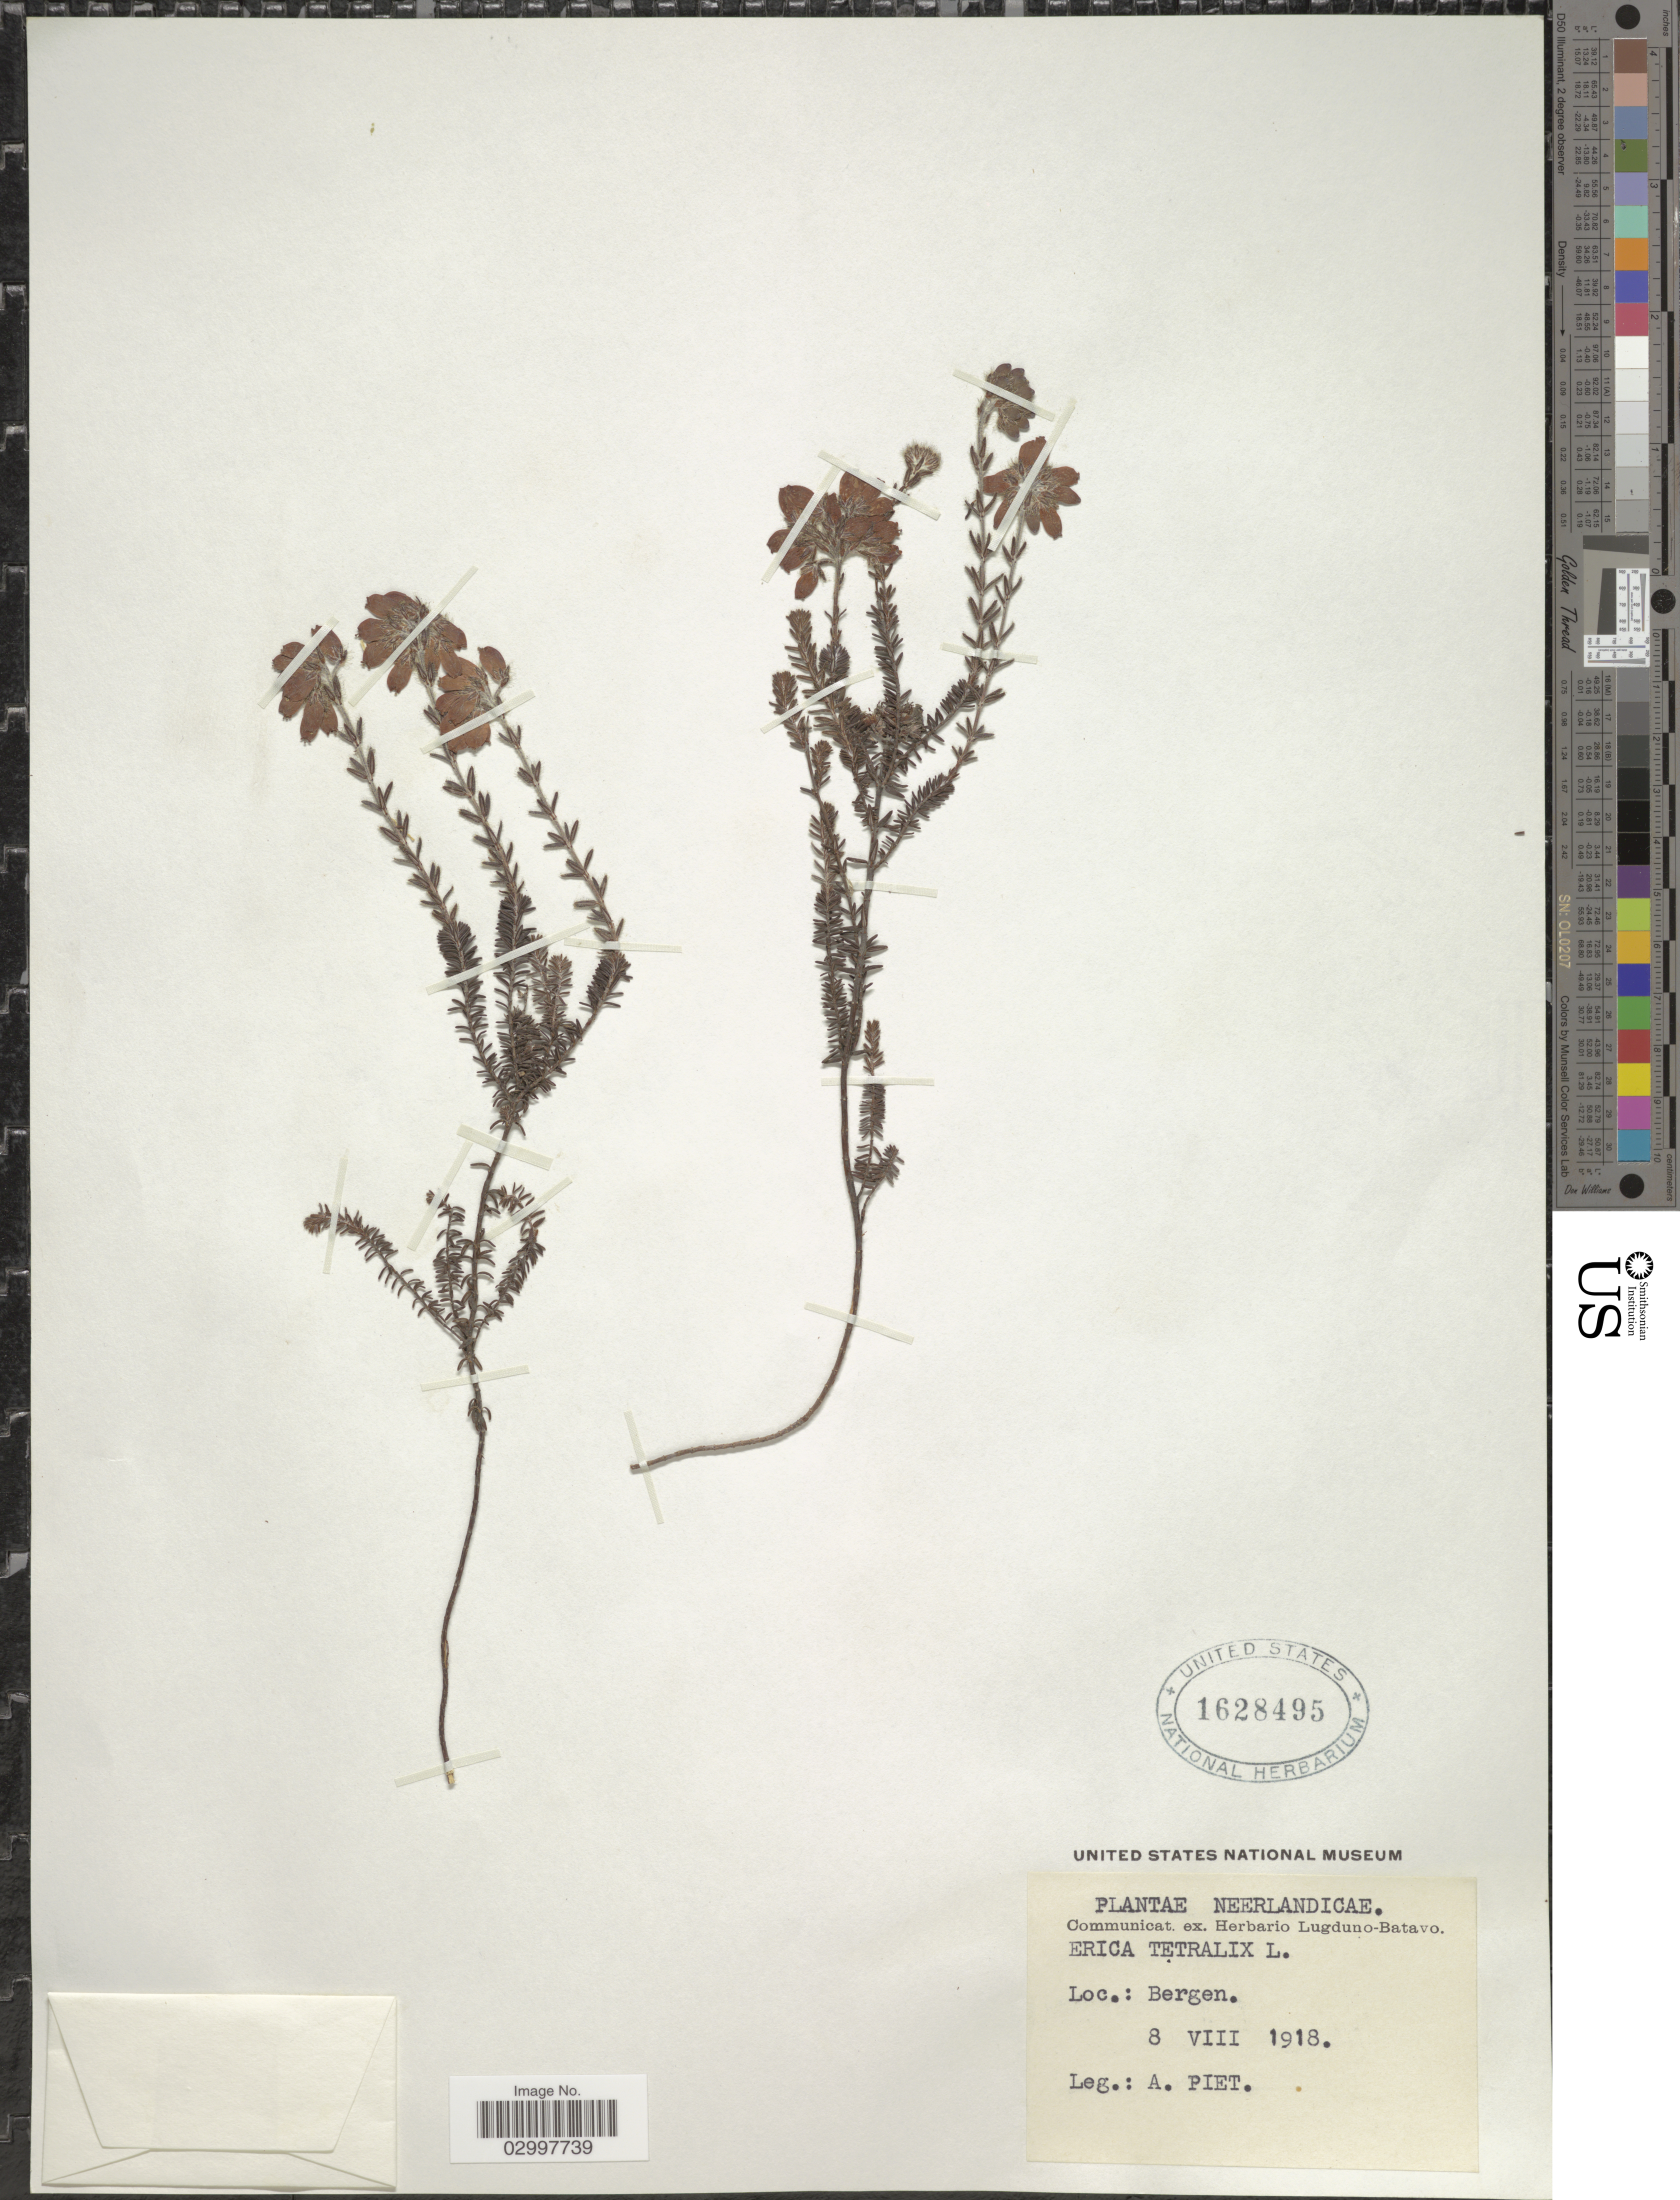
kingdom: Plantae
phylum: Tracheophyta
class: Magnoliopsida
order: Ericales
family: Ericaceae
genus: Erica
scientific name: Erica tetralix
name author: L.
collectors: A. Piet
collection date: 1918-08-08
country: Netherlands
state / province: Noord Holland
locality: Neerlandicae. Bergen.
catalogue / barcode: US 1628495